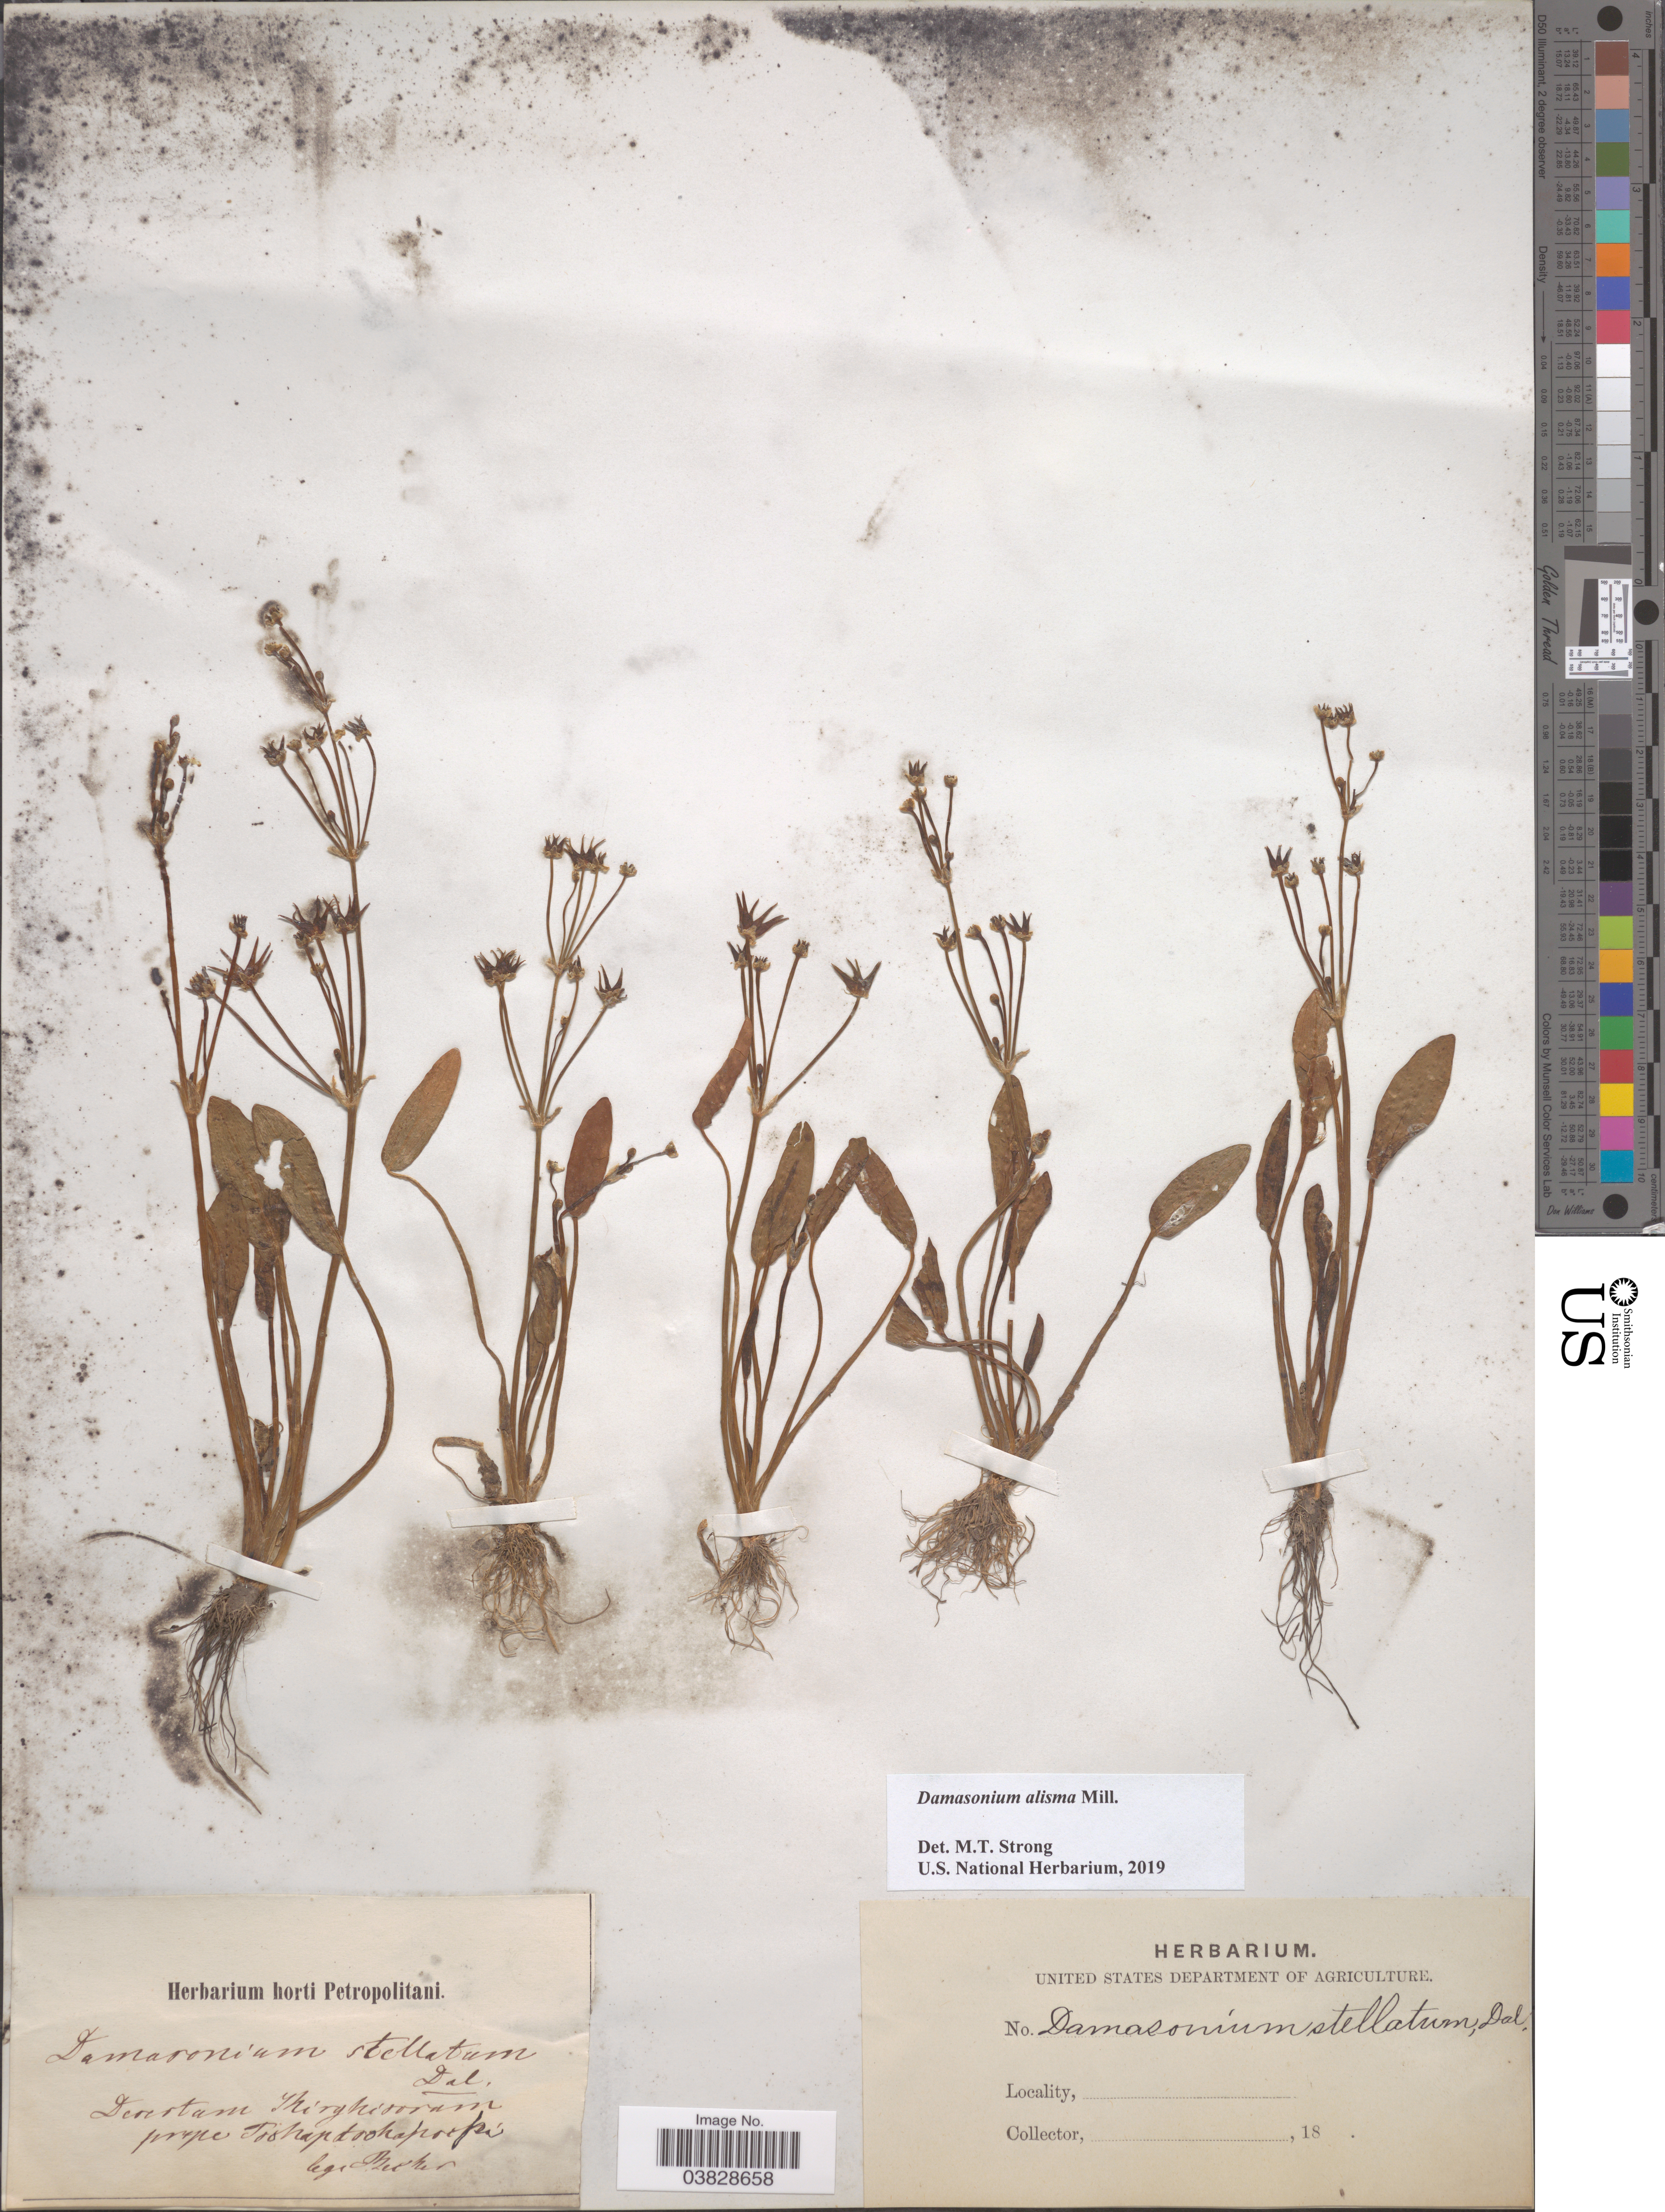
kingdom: Plantae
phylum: Tracheophyta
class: Liliopsida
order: Alismatales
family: Alismataceae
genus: Damasonium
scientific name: Damasonium alisma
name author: Mill.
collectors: -. Becker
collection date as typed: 18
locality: Derertam Skirghidoram prope [illegible text].[interpreted]